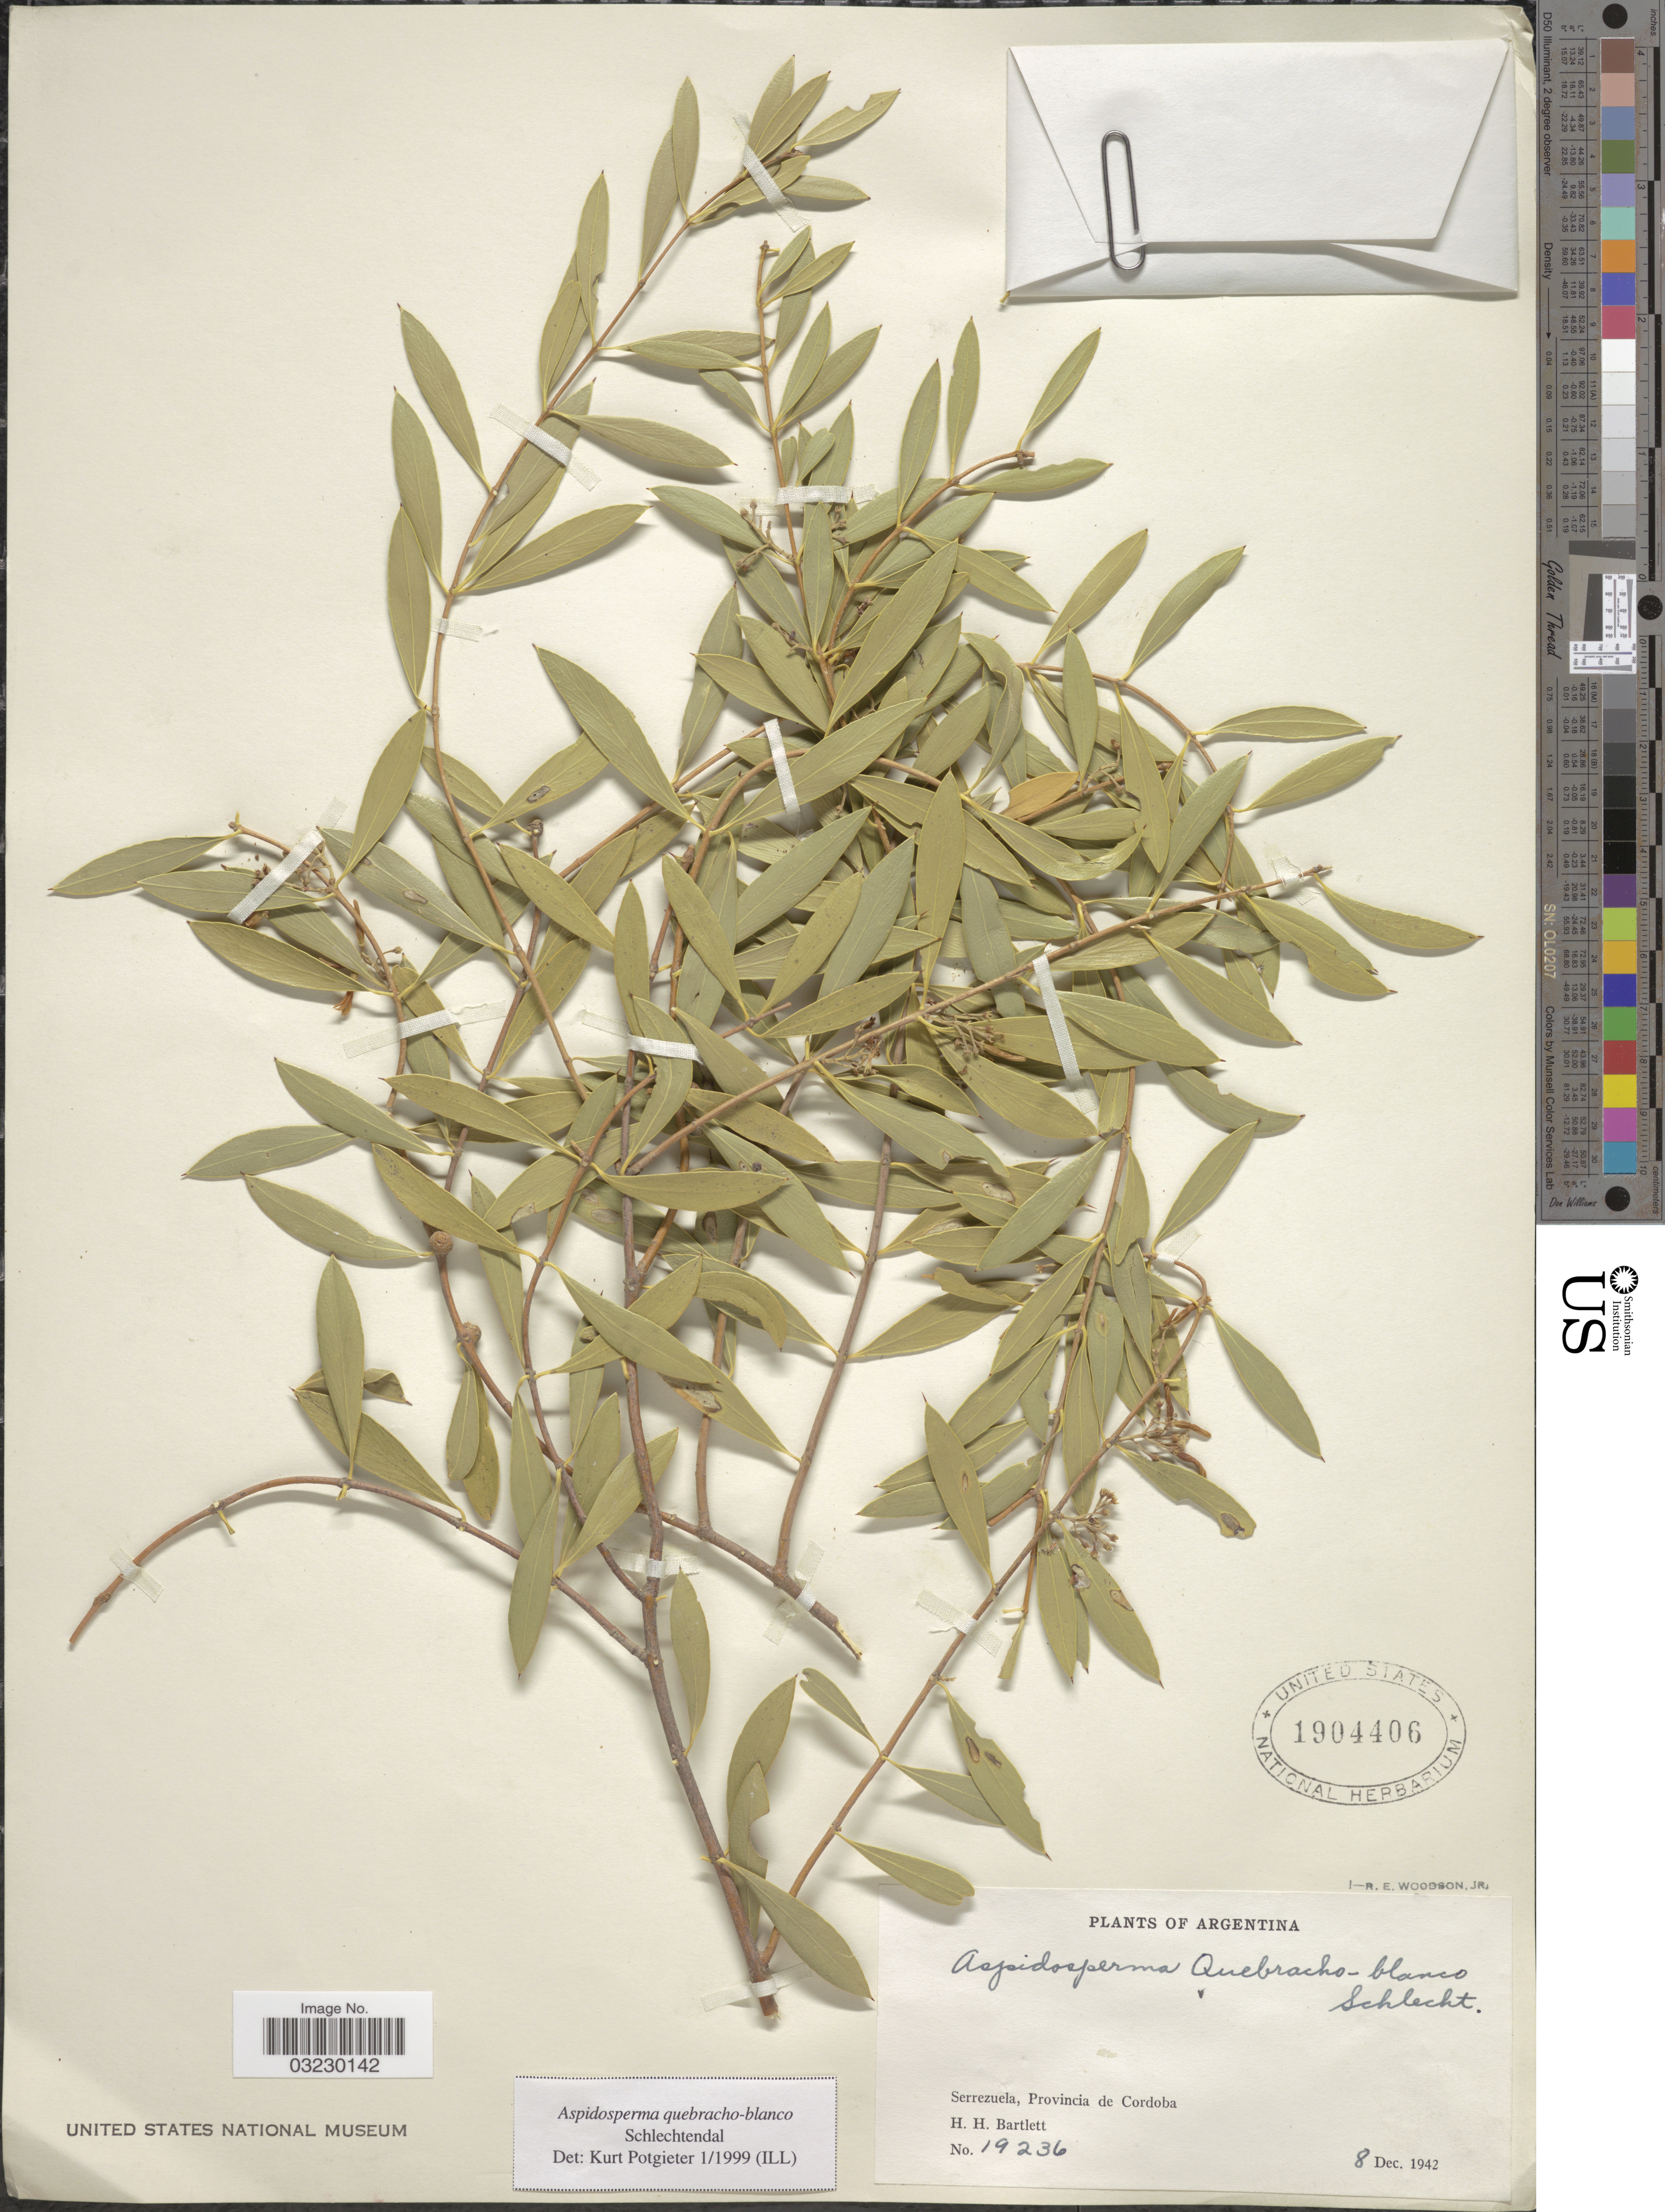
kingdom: Plantae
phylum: Tracheophyta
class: Magnoliopsida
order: Gentianales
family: Apocynaceae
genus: Aspidosperma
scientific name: Aspidosperma quebracho-blanco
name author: Schltdl.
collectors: H. H. Bartlett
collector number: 19236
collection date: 1942-12-08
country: Argentina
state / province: Cordoba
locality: Serrezuela.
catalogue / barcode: US 1904406